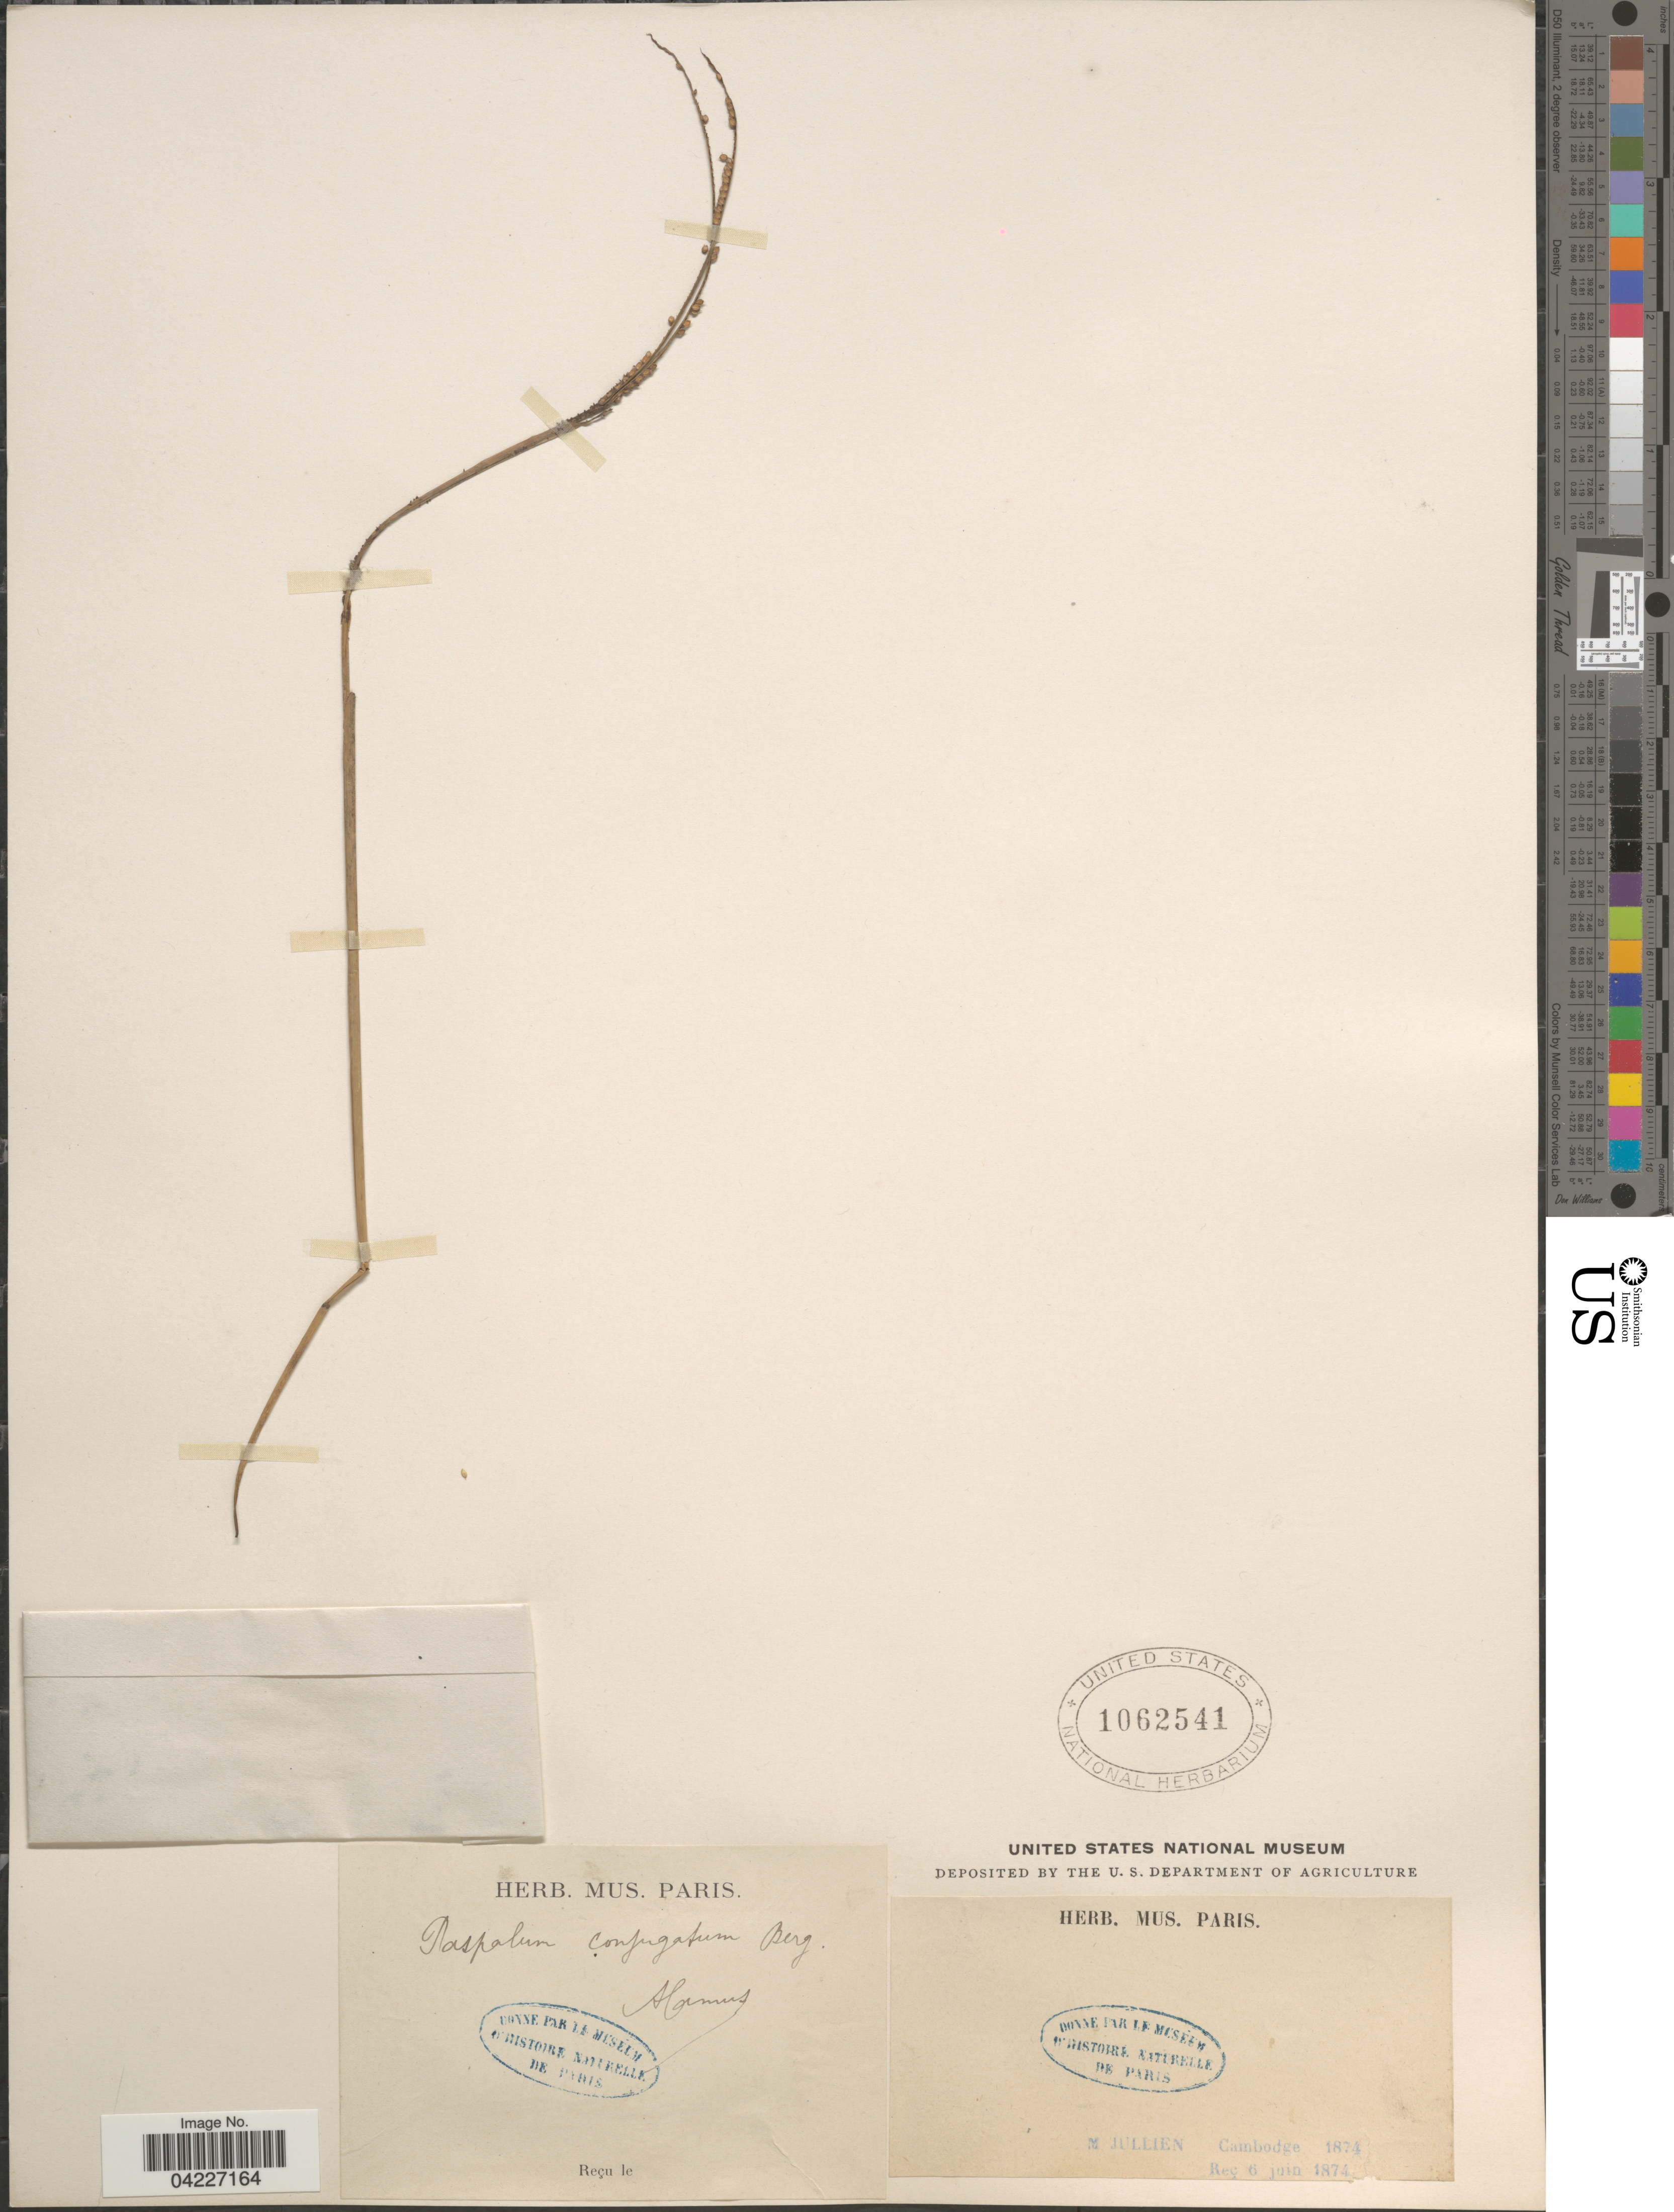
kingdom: Plantae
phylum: Tracheophyta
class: Liliopsida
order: Poales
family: Poaceae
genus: Paspalum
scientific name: Paspalum conjugatum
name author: P.J. Bergius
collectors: M. Jullien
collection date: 1874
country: Cambodia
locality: Cambodge.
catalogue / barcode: US 1062541